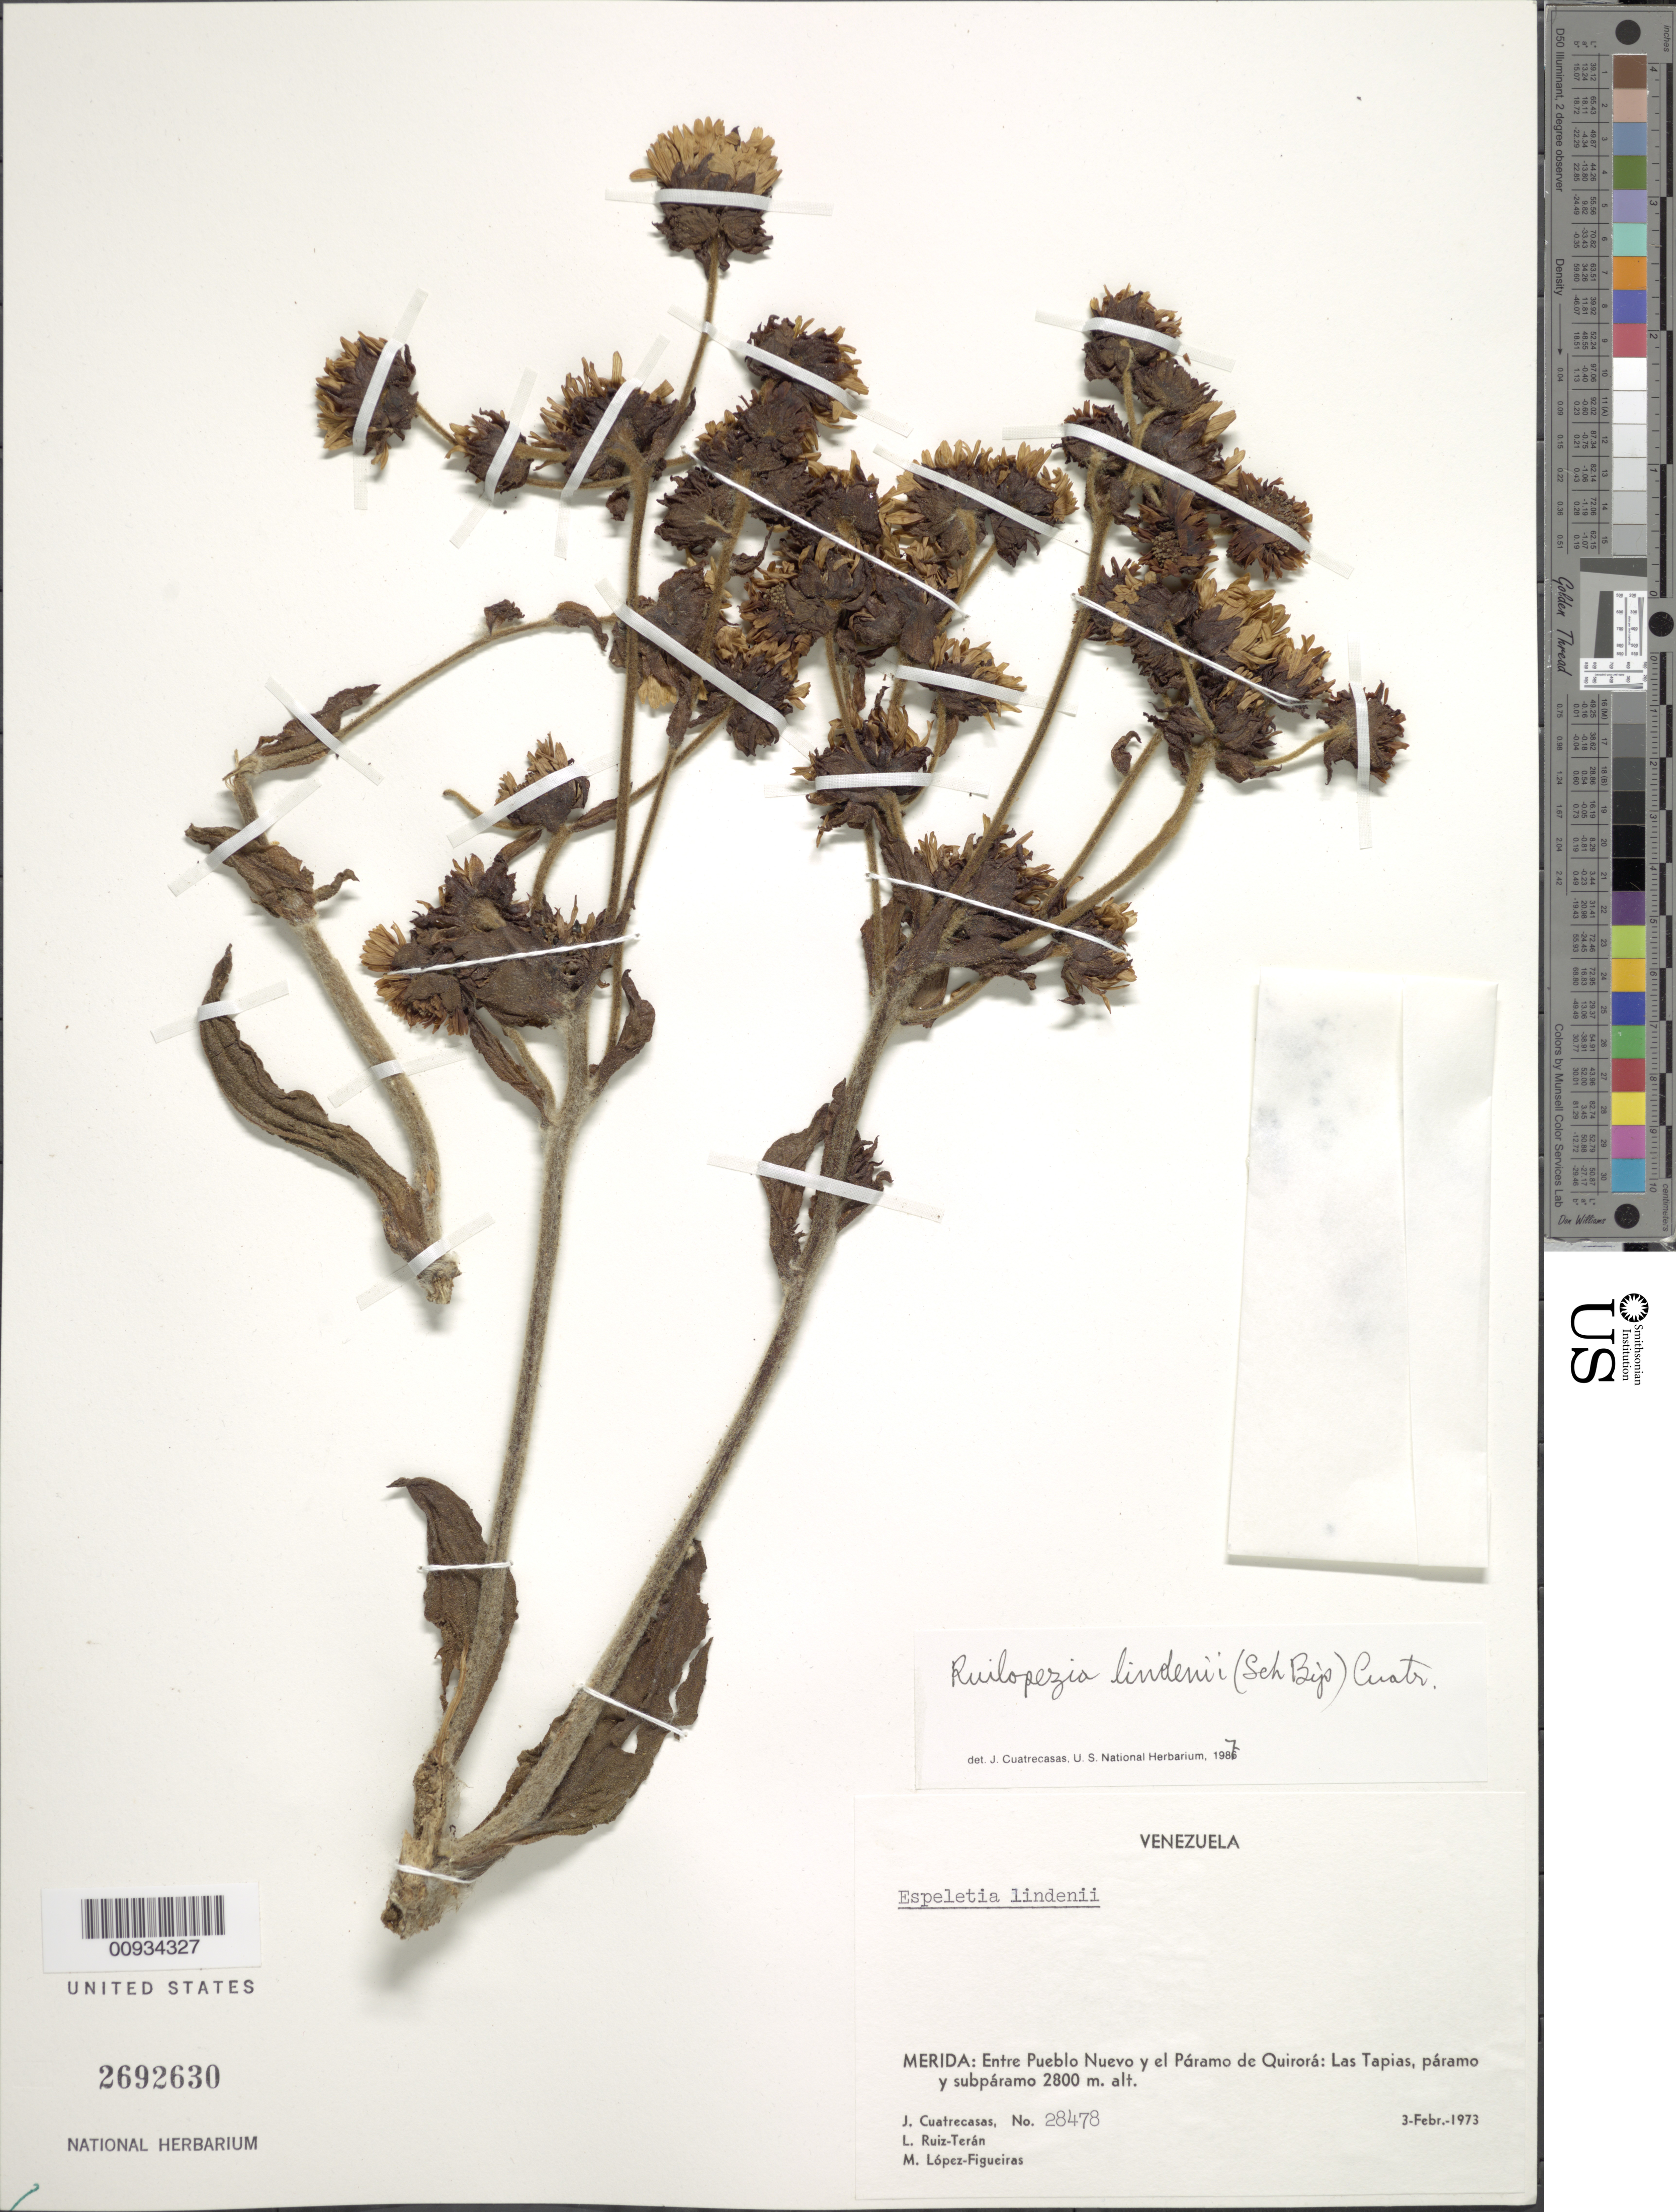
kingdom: Plantae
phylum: Tracheophyta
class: Magnoliopsida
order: Asterales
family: Asteraceae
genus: Ruilopezia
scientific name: Ruilopezia lindenii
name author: (Sch. Bip. ex Wedd.) Cuatrec.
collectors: J. Cuatrecasas, L. E. Ruíz-Terán & M. López Figueiras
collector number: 28478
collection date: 1973-02-03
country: Venezuela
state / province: Mérida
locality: Entre Pueblo Nuevo y el Paramo de Quirora, Las Tapias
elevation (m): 2800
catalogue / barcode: US 2692630